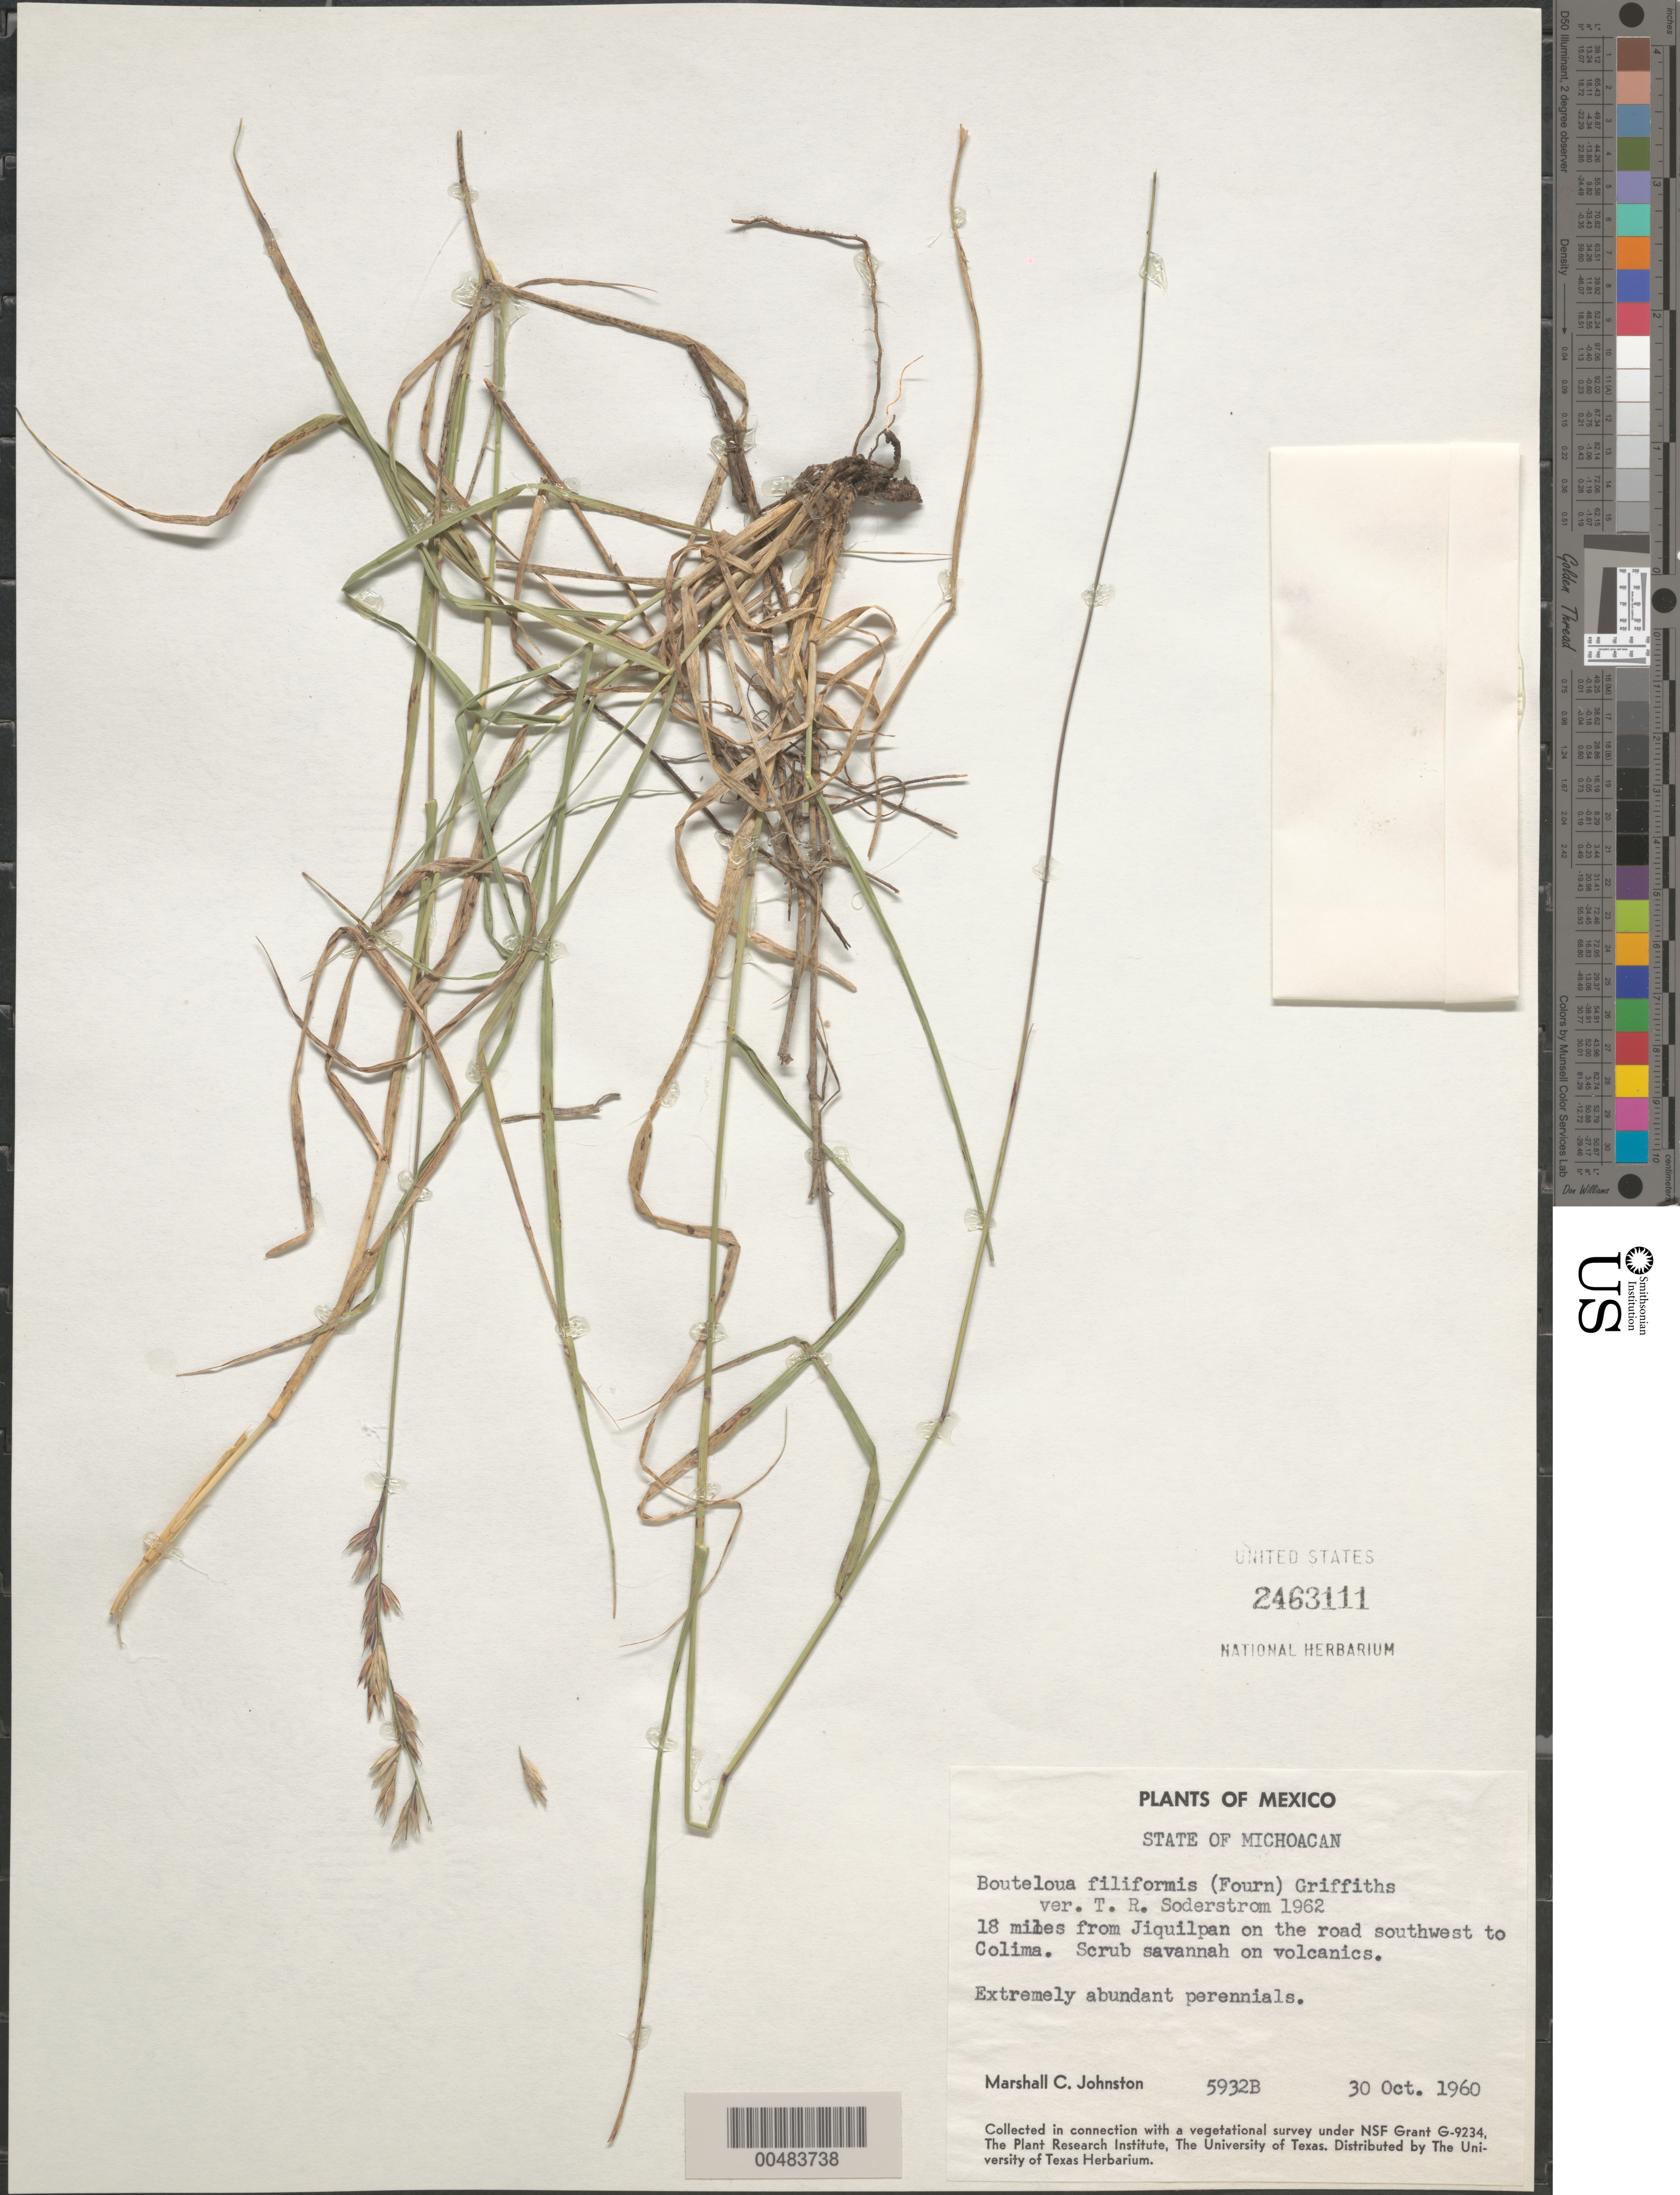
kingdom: Plantae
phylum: Tracheophyta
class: Liliopsida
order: Poales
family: Poaceae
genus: Bouteloua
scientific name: Bouteloua repens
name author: (Kunth) Scribn. & Merr.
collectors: M. Johnston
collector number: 5932B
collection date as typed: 30 Oct 1960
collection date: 1960-10-30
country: Mexico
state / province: Michoacán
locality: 18 mi from Jiquilpan on the rd SW to Colima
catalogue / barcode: US 2462111